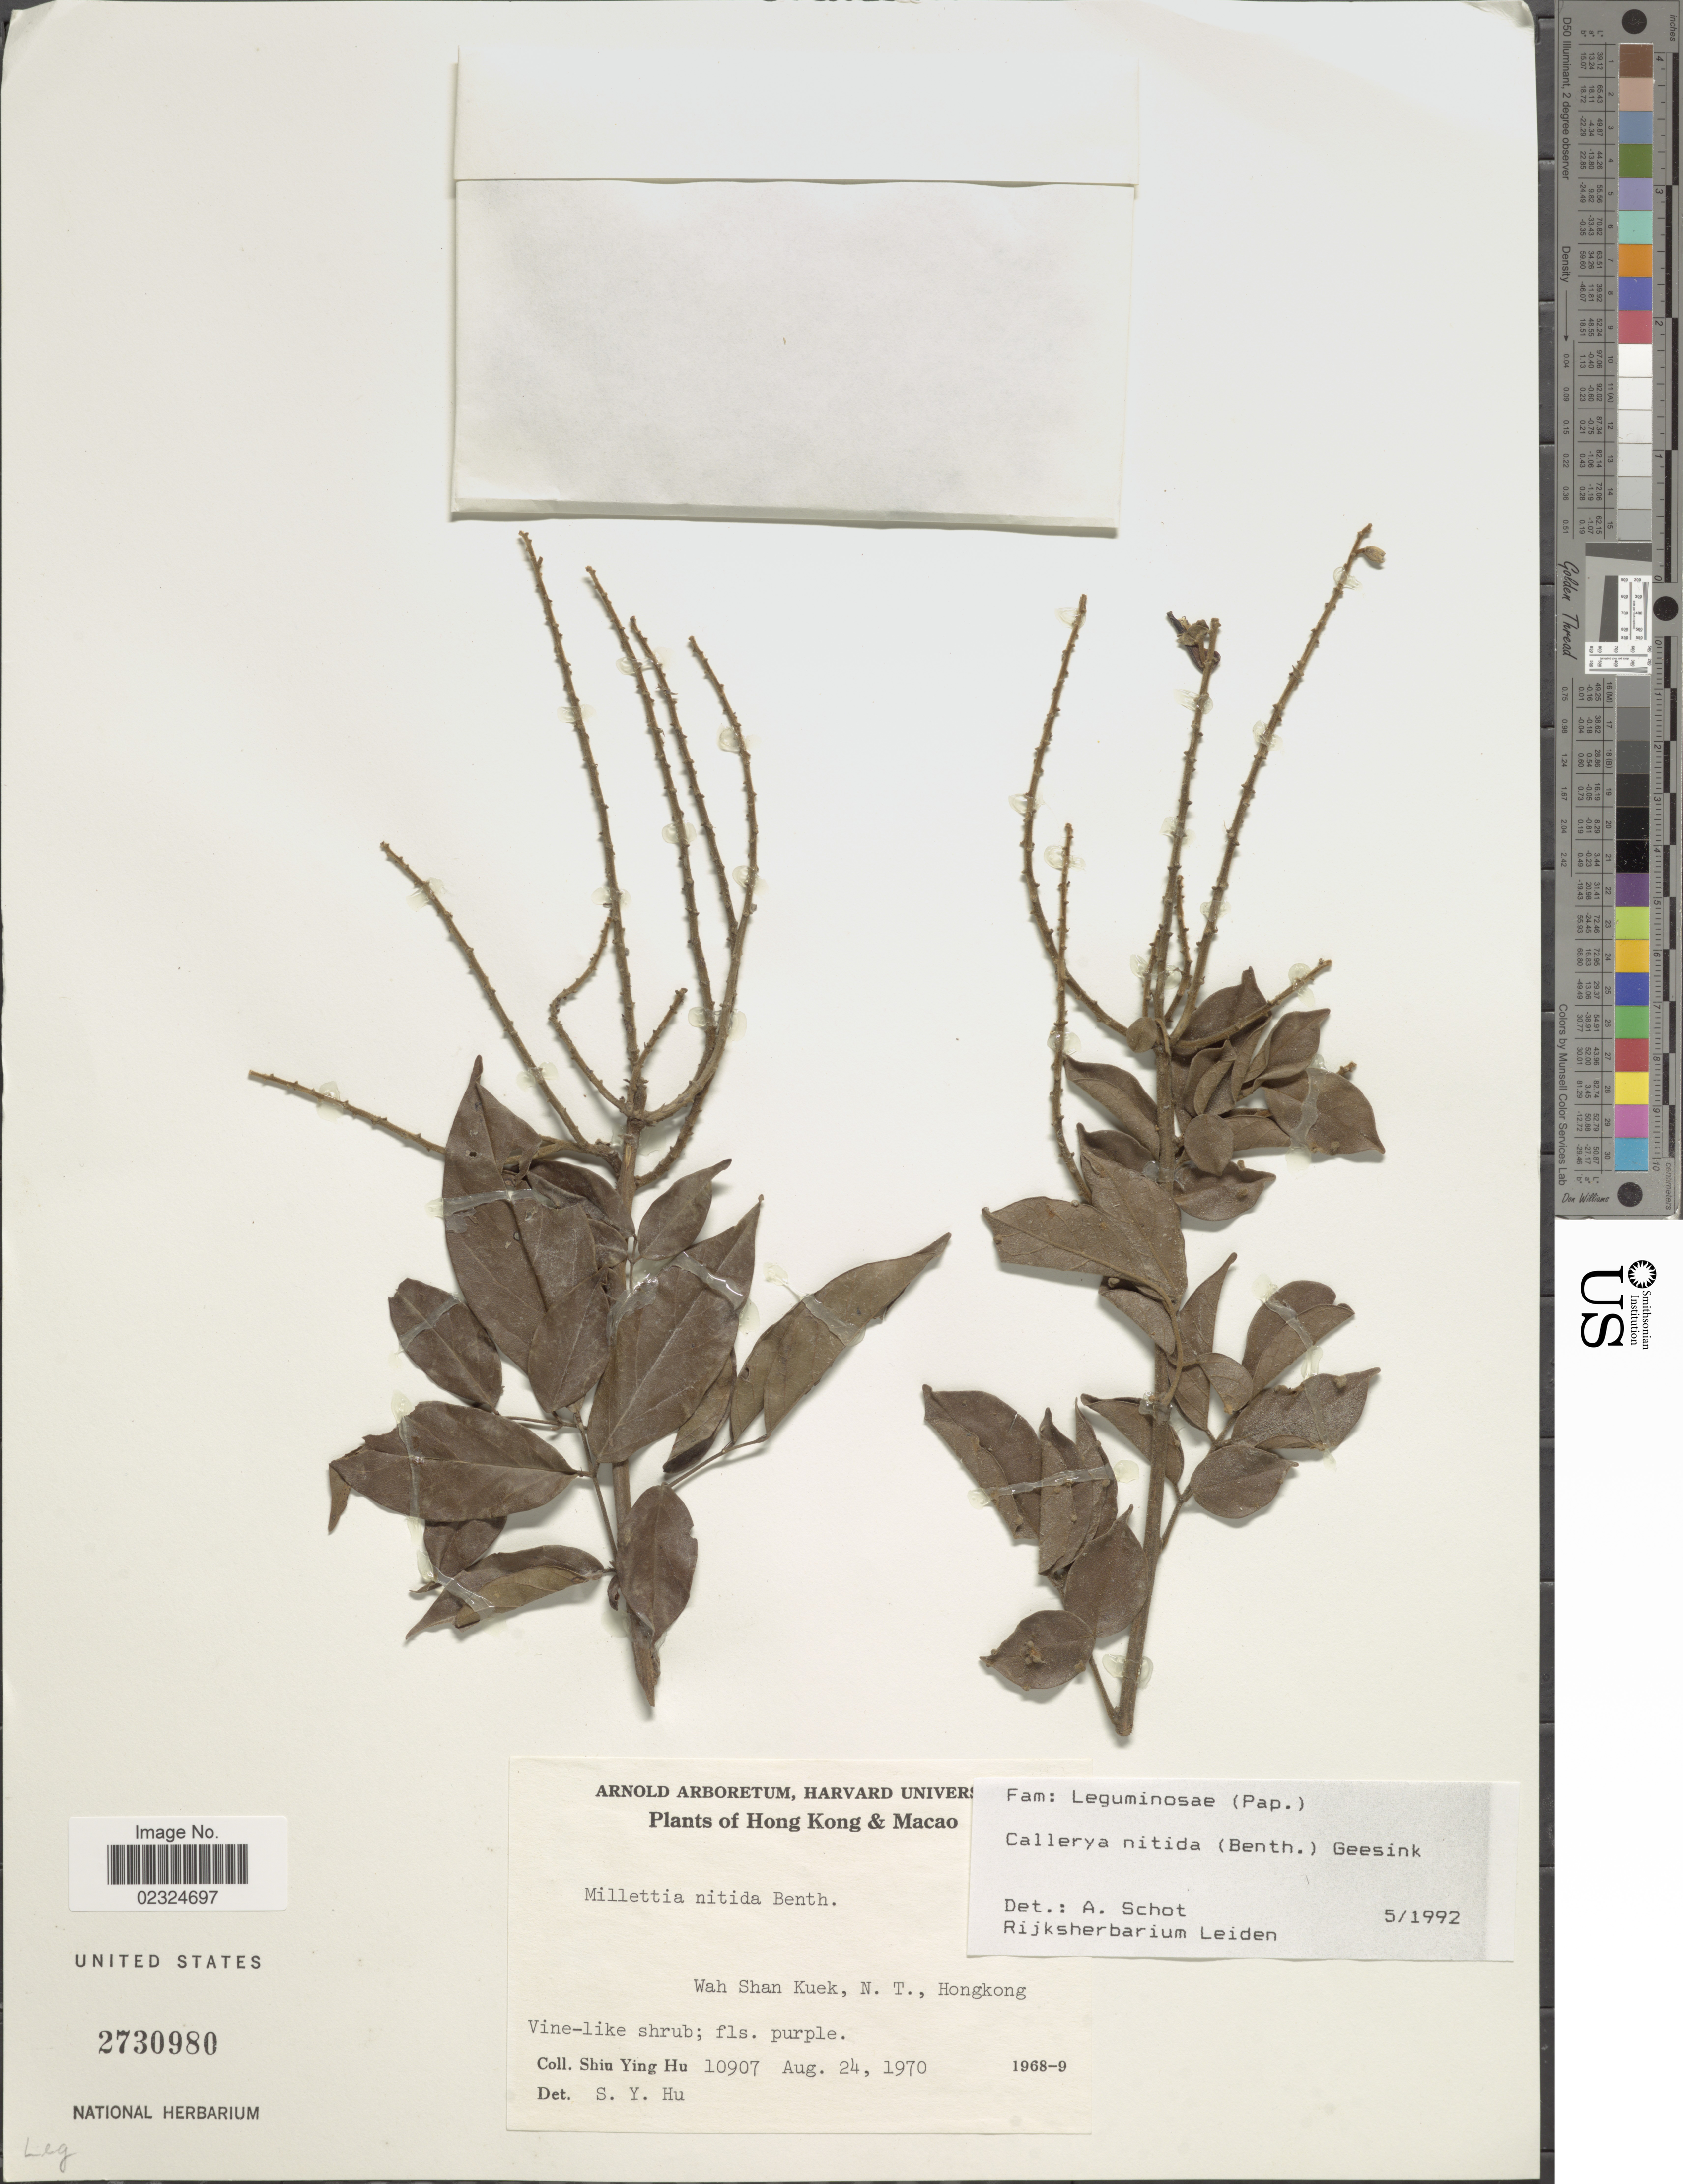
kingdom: Plantae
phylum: Tracheophyta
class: Magnoliopsida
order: Fabales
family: Fabaceae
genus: Callerya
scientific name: Callerya nitida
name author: (Benth.) R. Geesink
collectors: S. Y. Hu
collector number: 10907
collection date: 1970-08-24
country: China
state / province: Hong Kong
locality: Wah Shan Kuek, N. T. Hong Kong Macao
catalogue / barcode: US 2730980